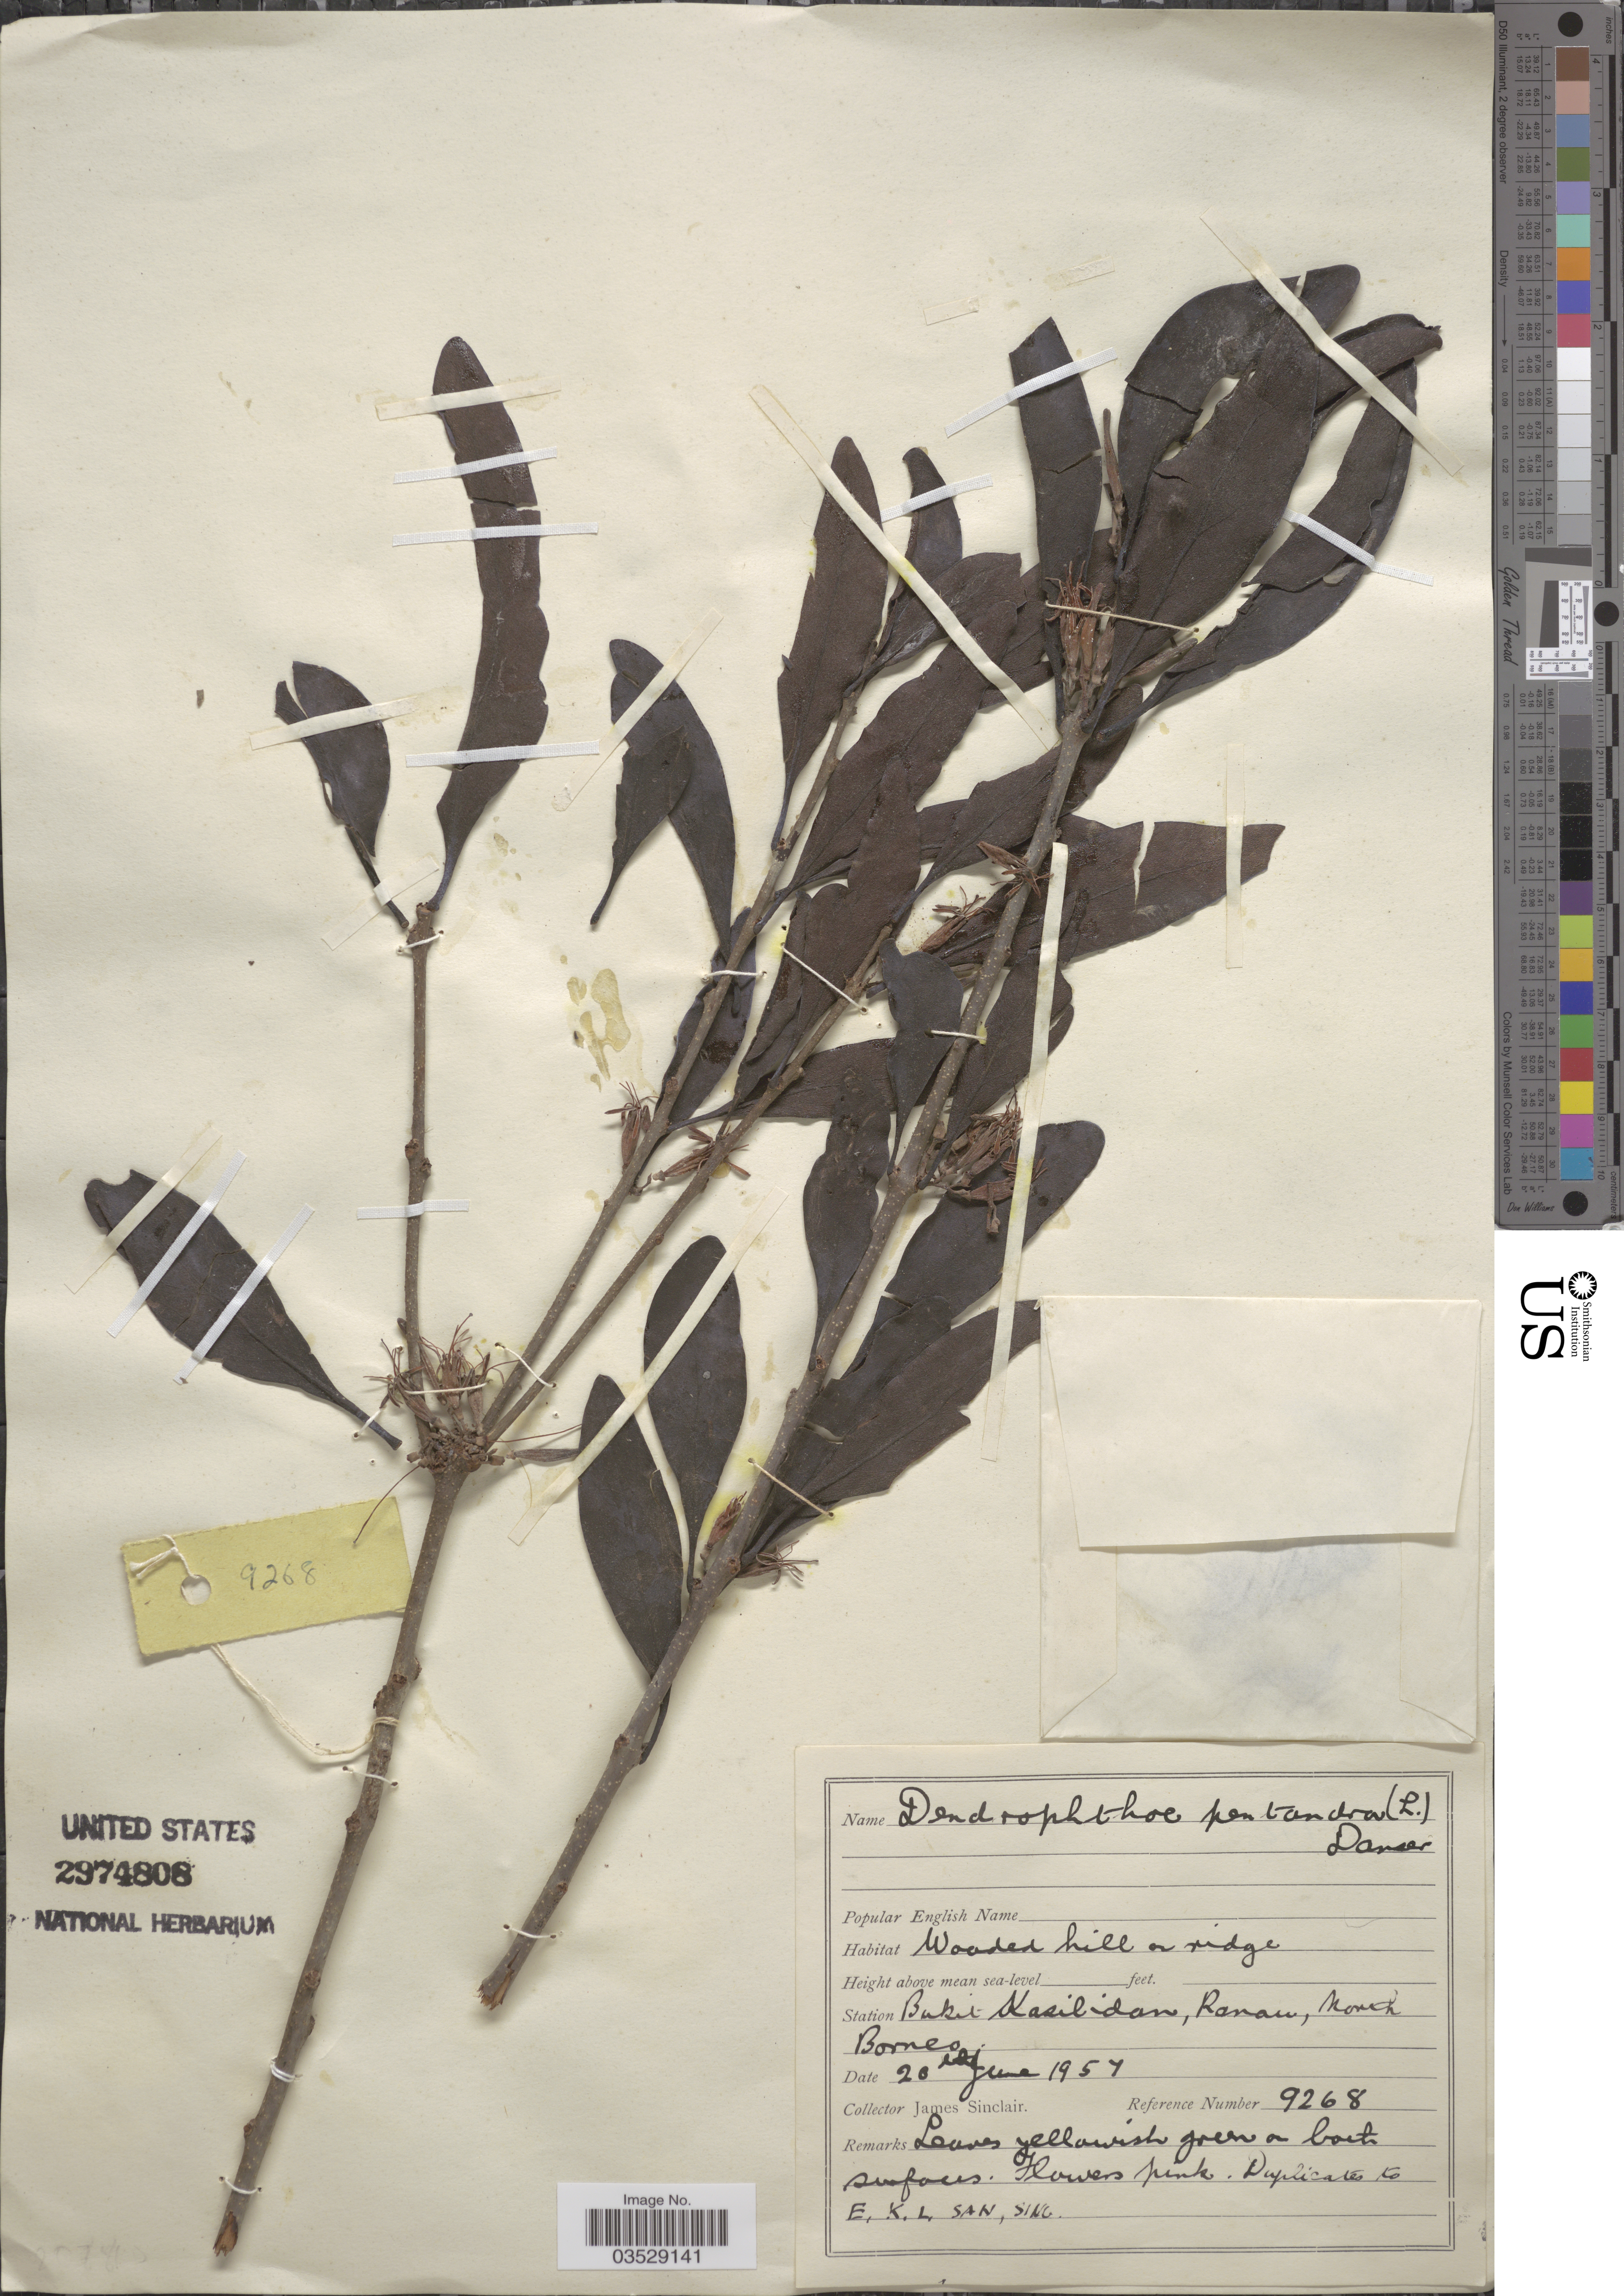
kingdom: Plantae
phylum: Tracheophyta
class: Magnoliopsida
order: Santalales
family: Loranthaceae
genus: Dendrophthoe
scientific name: Dendrophthoe pentandra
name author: (L.) Miq.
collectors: J. Sinclair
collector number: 9268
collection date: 1957-06-20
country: Malaysia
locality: Station Bukit Kasilidan, Ranau, North Borneo.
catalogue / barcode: US 2974808